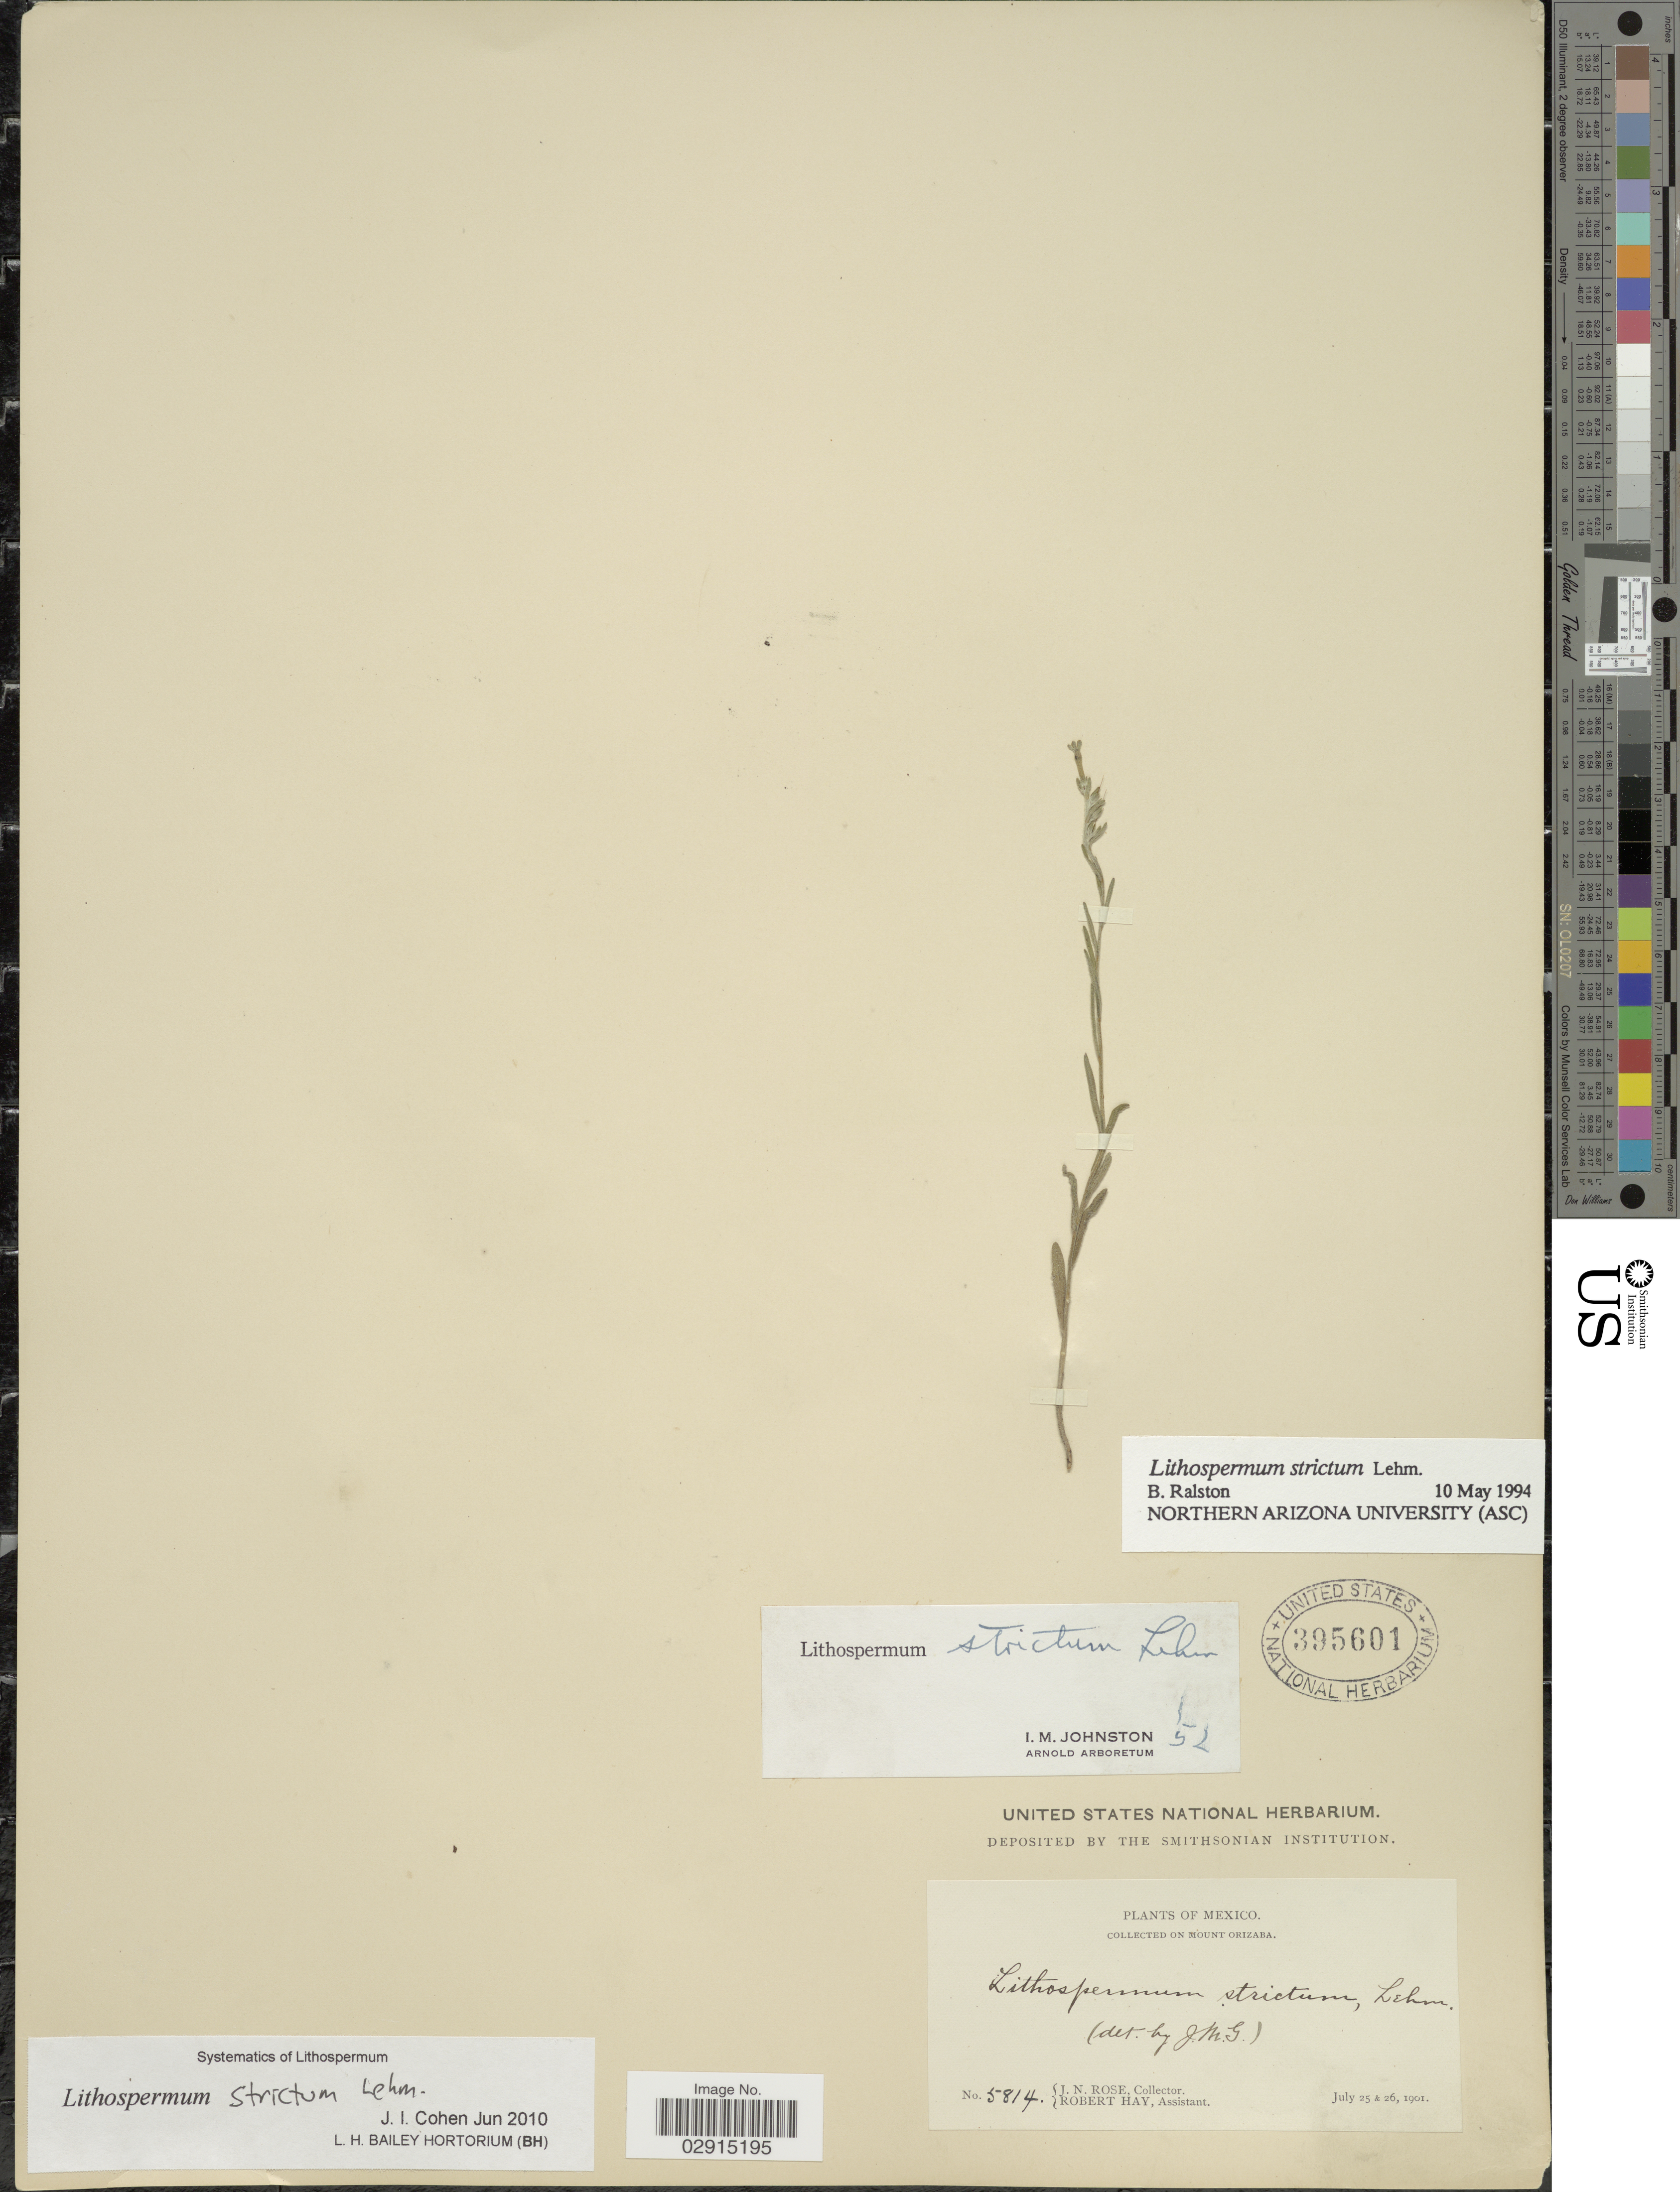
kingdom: Plantae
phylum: Tracheophyta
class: Magnoliopsida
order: Boraginales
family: Boraginaceae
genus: Lithospermum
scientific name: Lithospermum strictum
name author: Lehm.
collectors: J. N. Rose & R. H. Hay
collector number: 5814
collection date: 1901-07-25/1901-07-26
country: Mexico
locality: On Mount Orizaba.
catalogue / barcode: US 395601